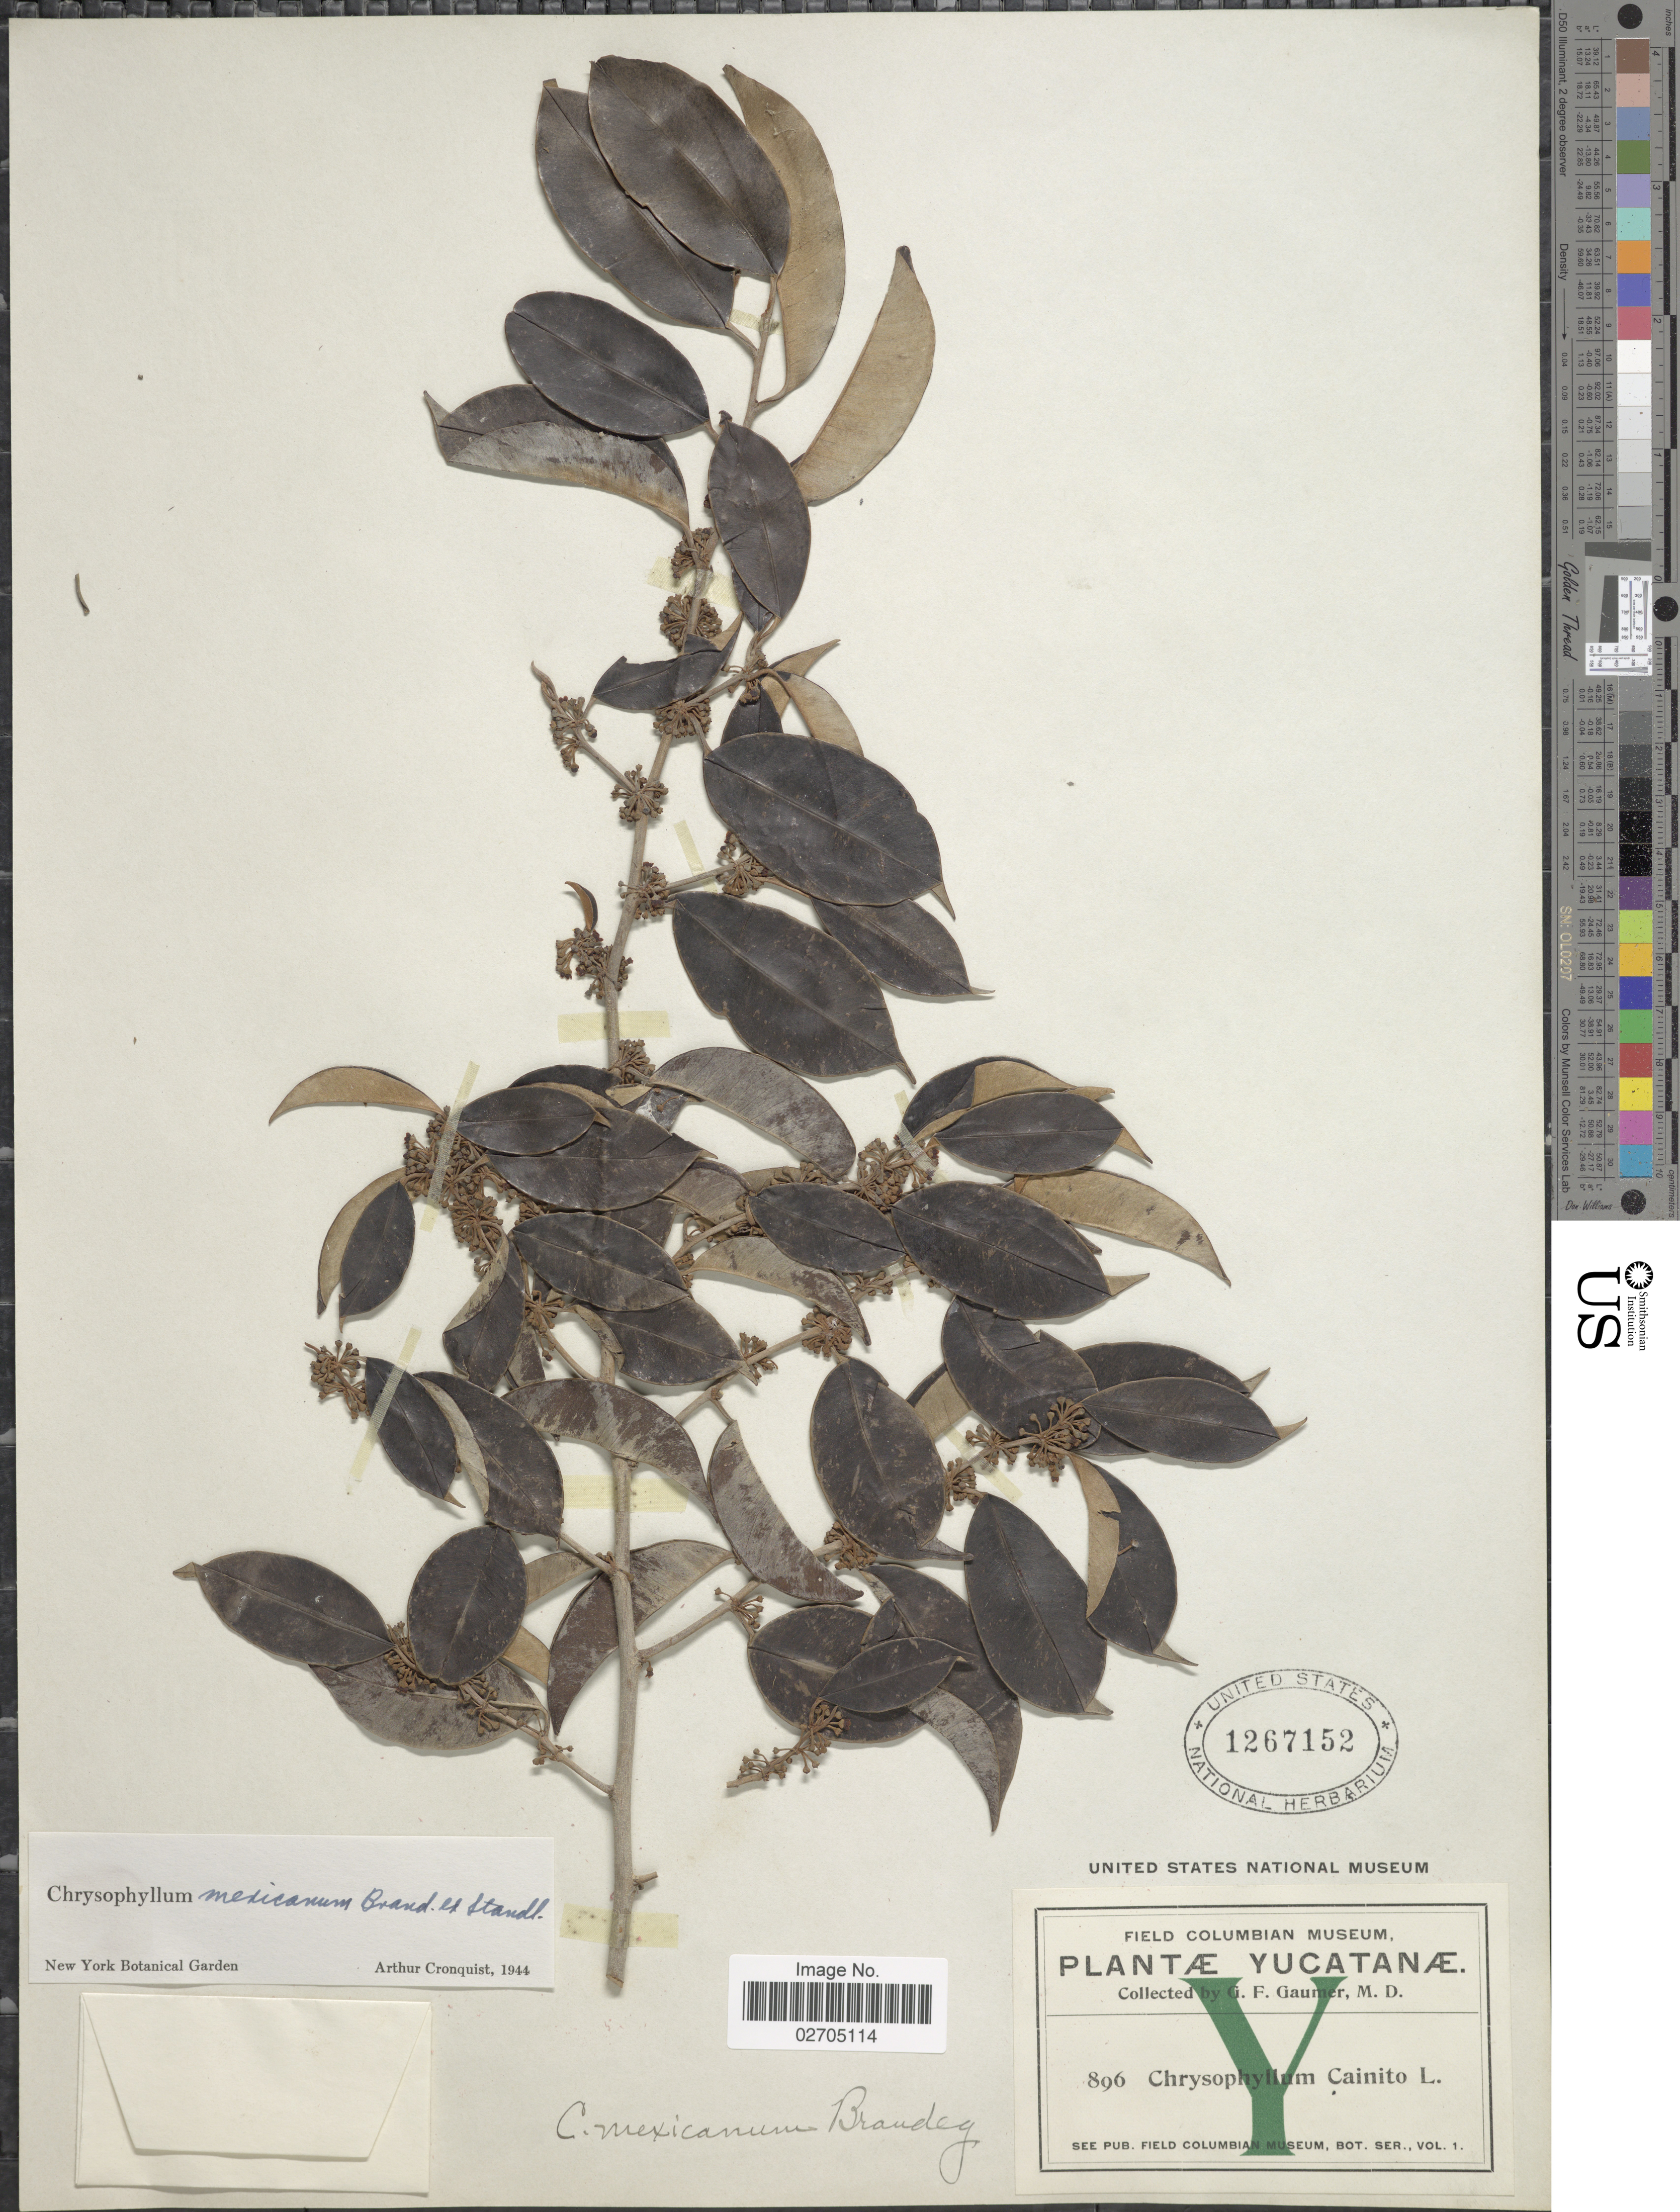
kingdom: Plantae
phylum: Tracheophyta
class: Magnoliopsida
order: Ericales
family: Sapotaceae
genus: Chrysophyllum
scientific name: Chrysophyllum mexicanum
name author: Brandegee ex Standl.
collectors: G. F. Gaumer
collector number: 896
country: Mexico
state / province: Yucatán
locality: Yucatanae.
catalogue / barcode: US 1267152